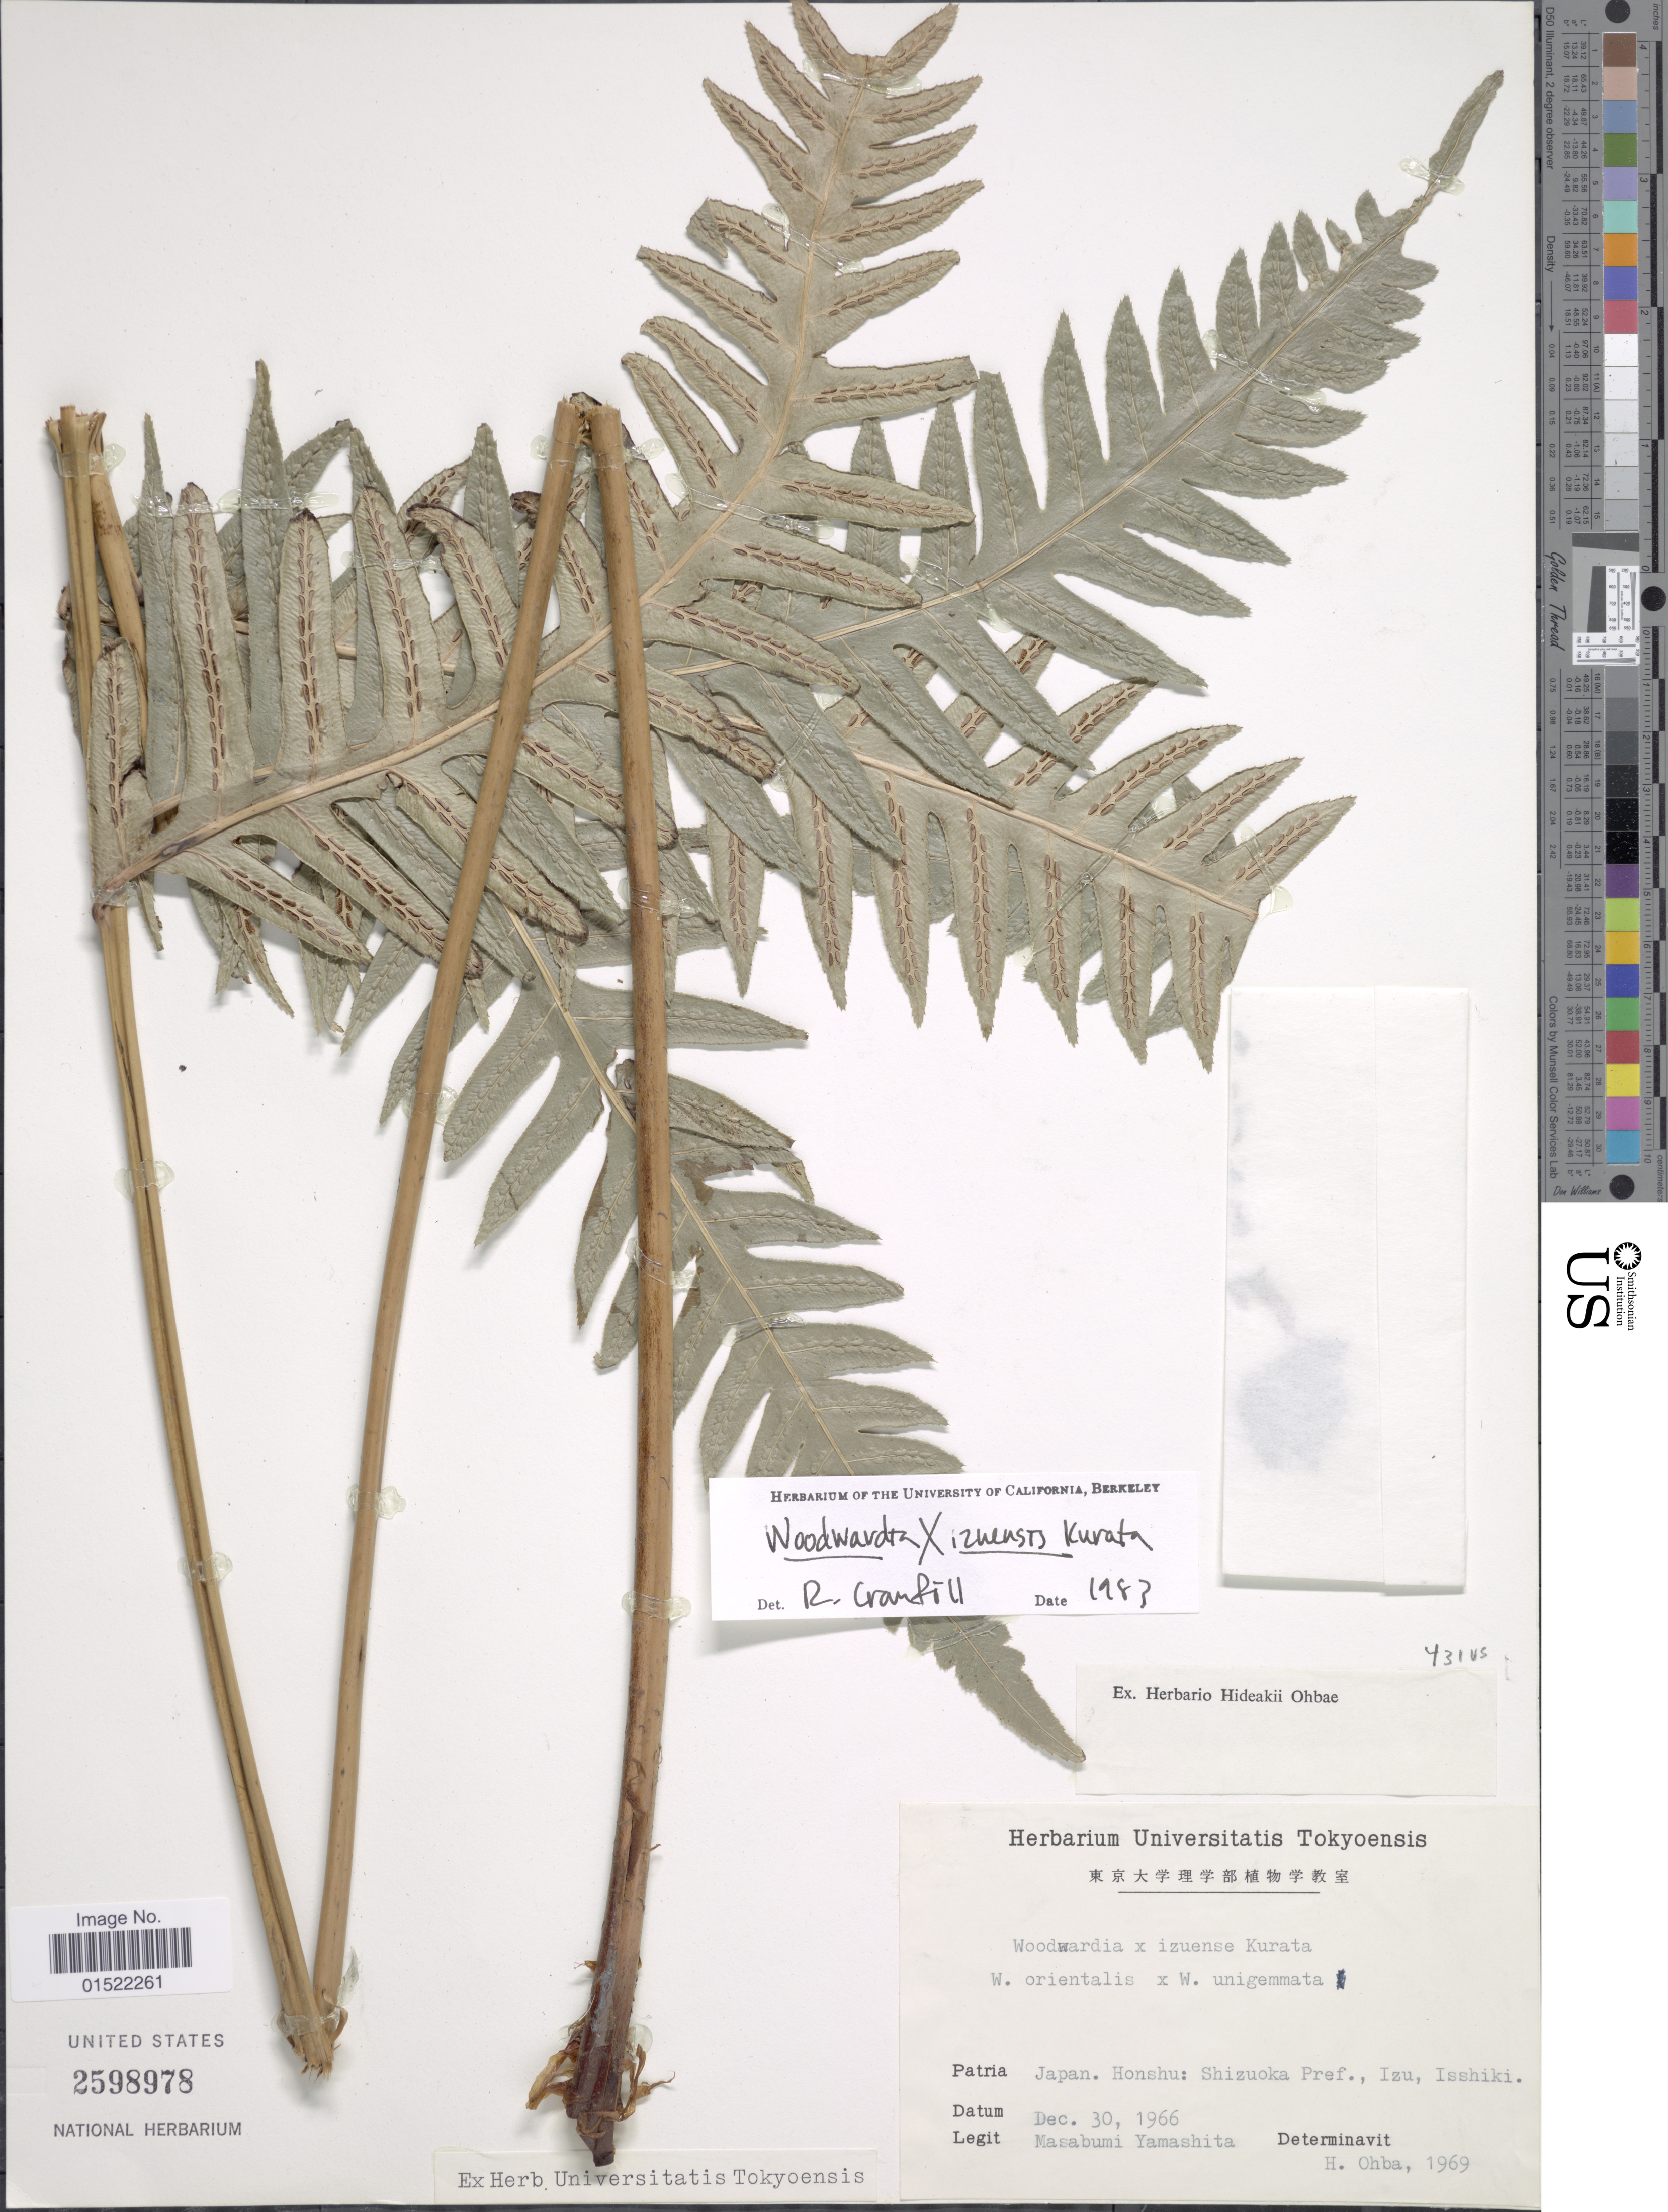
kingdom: Plantae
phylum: Tracheophyta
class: Polypodiopsida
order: Polypodiales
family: Blechnaceae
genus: Woodwardia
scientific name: Woodwardia x izuensis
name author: Kurata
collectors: M. Yamashita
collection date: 1966-12-30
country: Japan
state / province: Sizuoka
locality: Japan, Honshu: Shizuoka Pref., Izu, Isshiki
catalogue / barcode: US 2598978